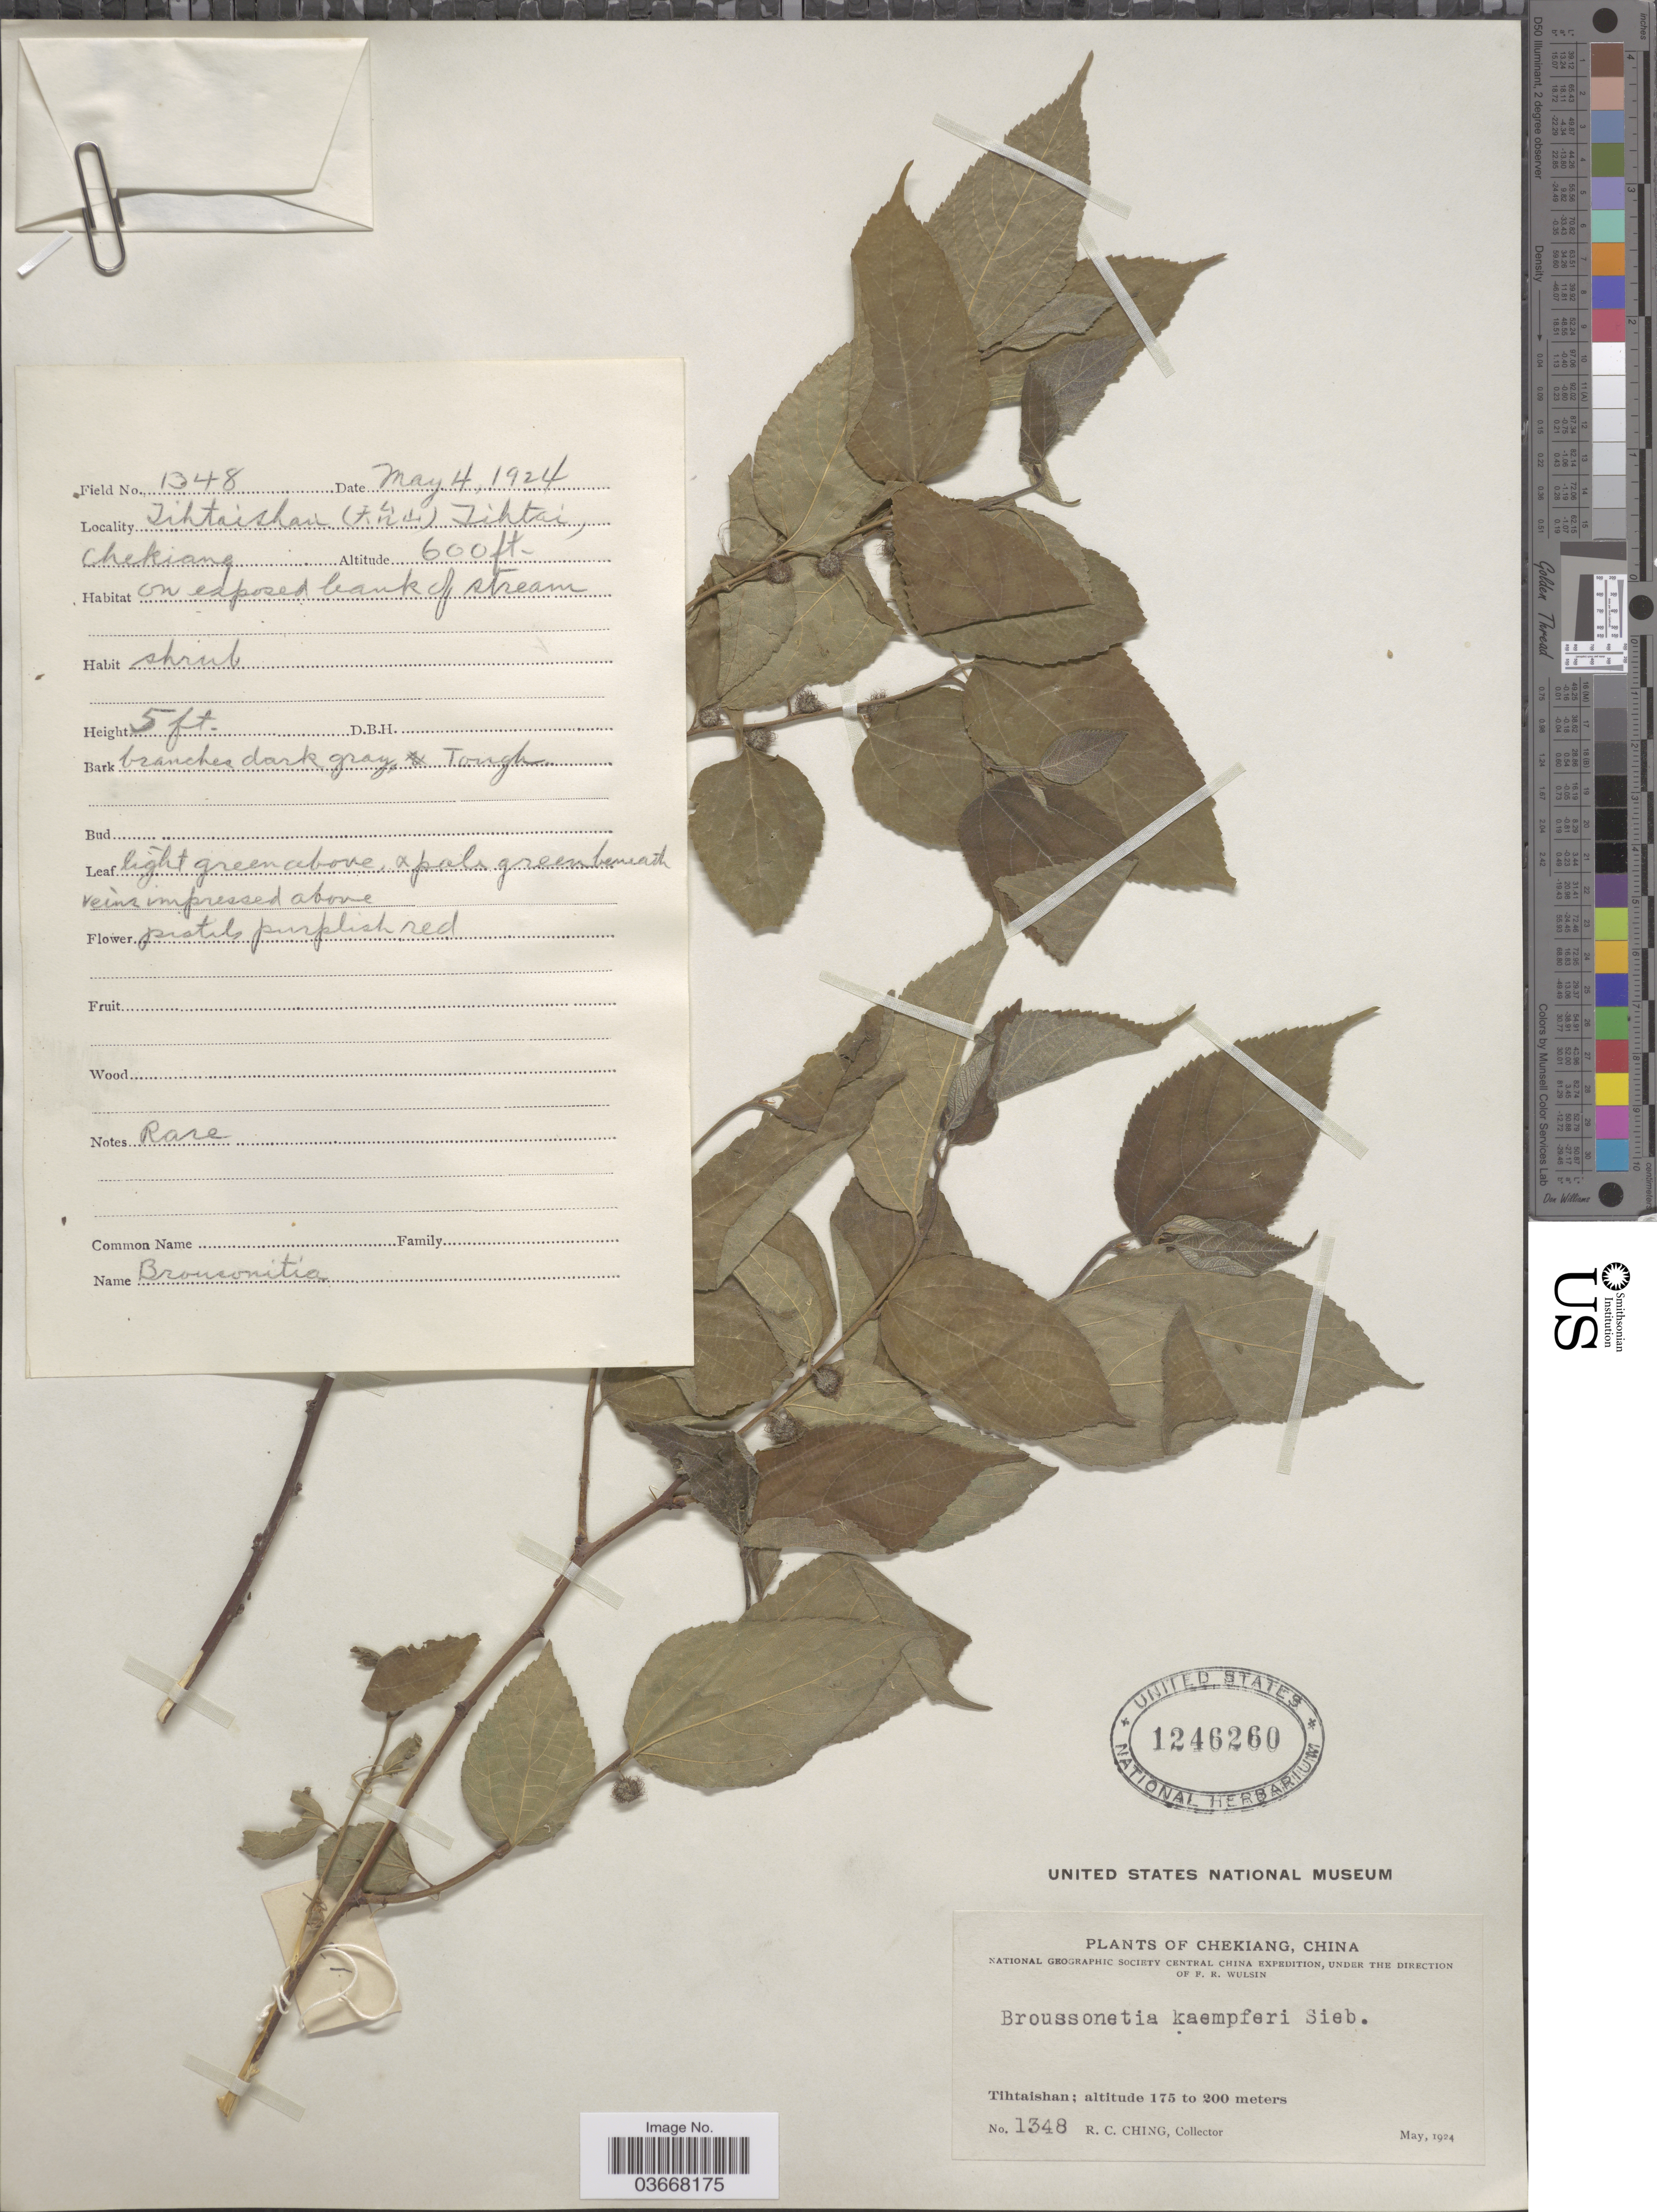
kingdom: Plantae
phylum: Tracheophyta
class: Magnoliopsida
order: Rosales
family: Moraceae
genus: Broussonetia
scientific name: Broussonetia kaempferi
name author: Siebold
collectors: R. C. Ching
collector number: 1348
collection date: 1924-05-04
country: China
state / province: Zhejiang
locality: Chekiang. Tihtaishan X Tihtai.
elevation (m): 183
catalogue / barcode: US 1246260